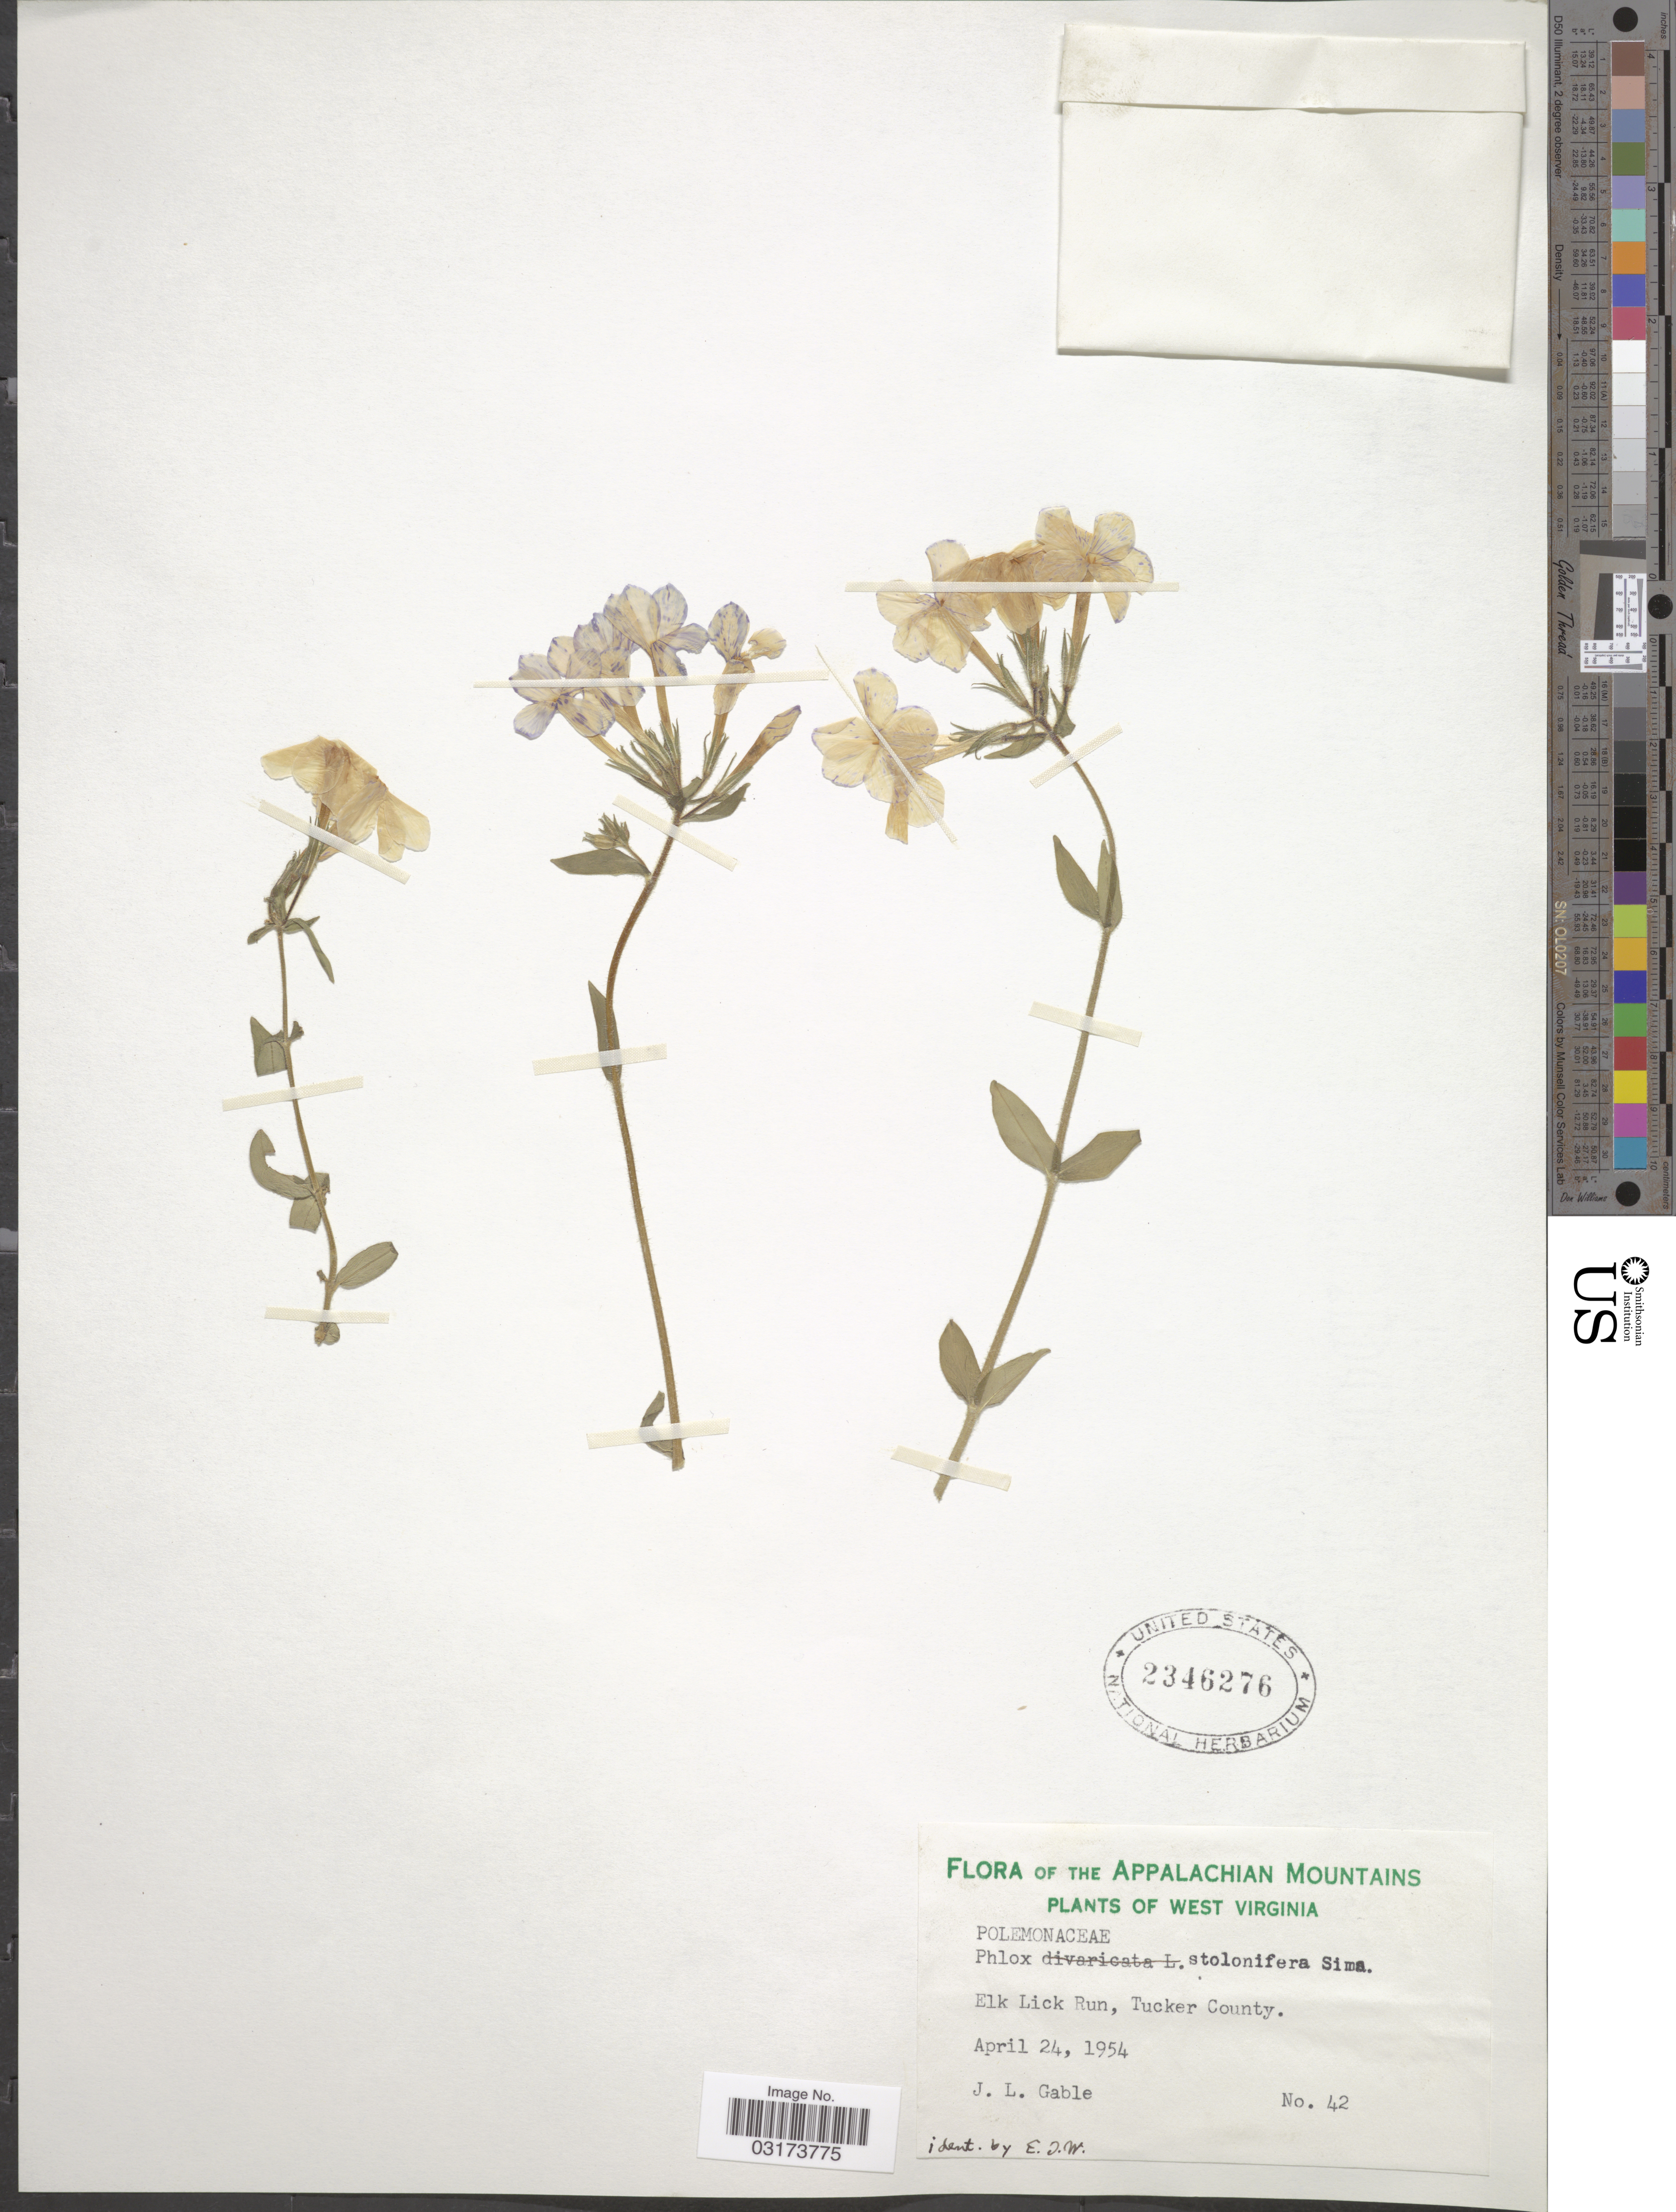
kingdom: Plantae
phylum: Tracheophyta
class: Magnoliopsida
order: Ericales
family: Polemoniaceae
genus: Phlox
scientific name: Phlox stolonifera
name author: Sims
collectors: J. Gable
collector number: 42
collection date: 1954-04-24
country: United States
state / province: West Virginia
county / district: Tucker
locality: Appalachian Mountains. Elk Lick Run, Tucker County.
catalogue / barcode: US 2346276